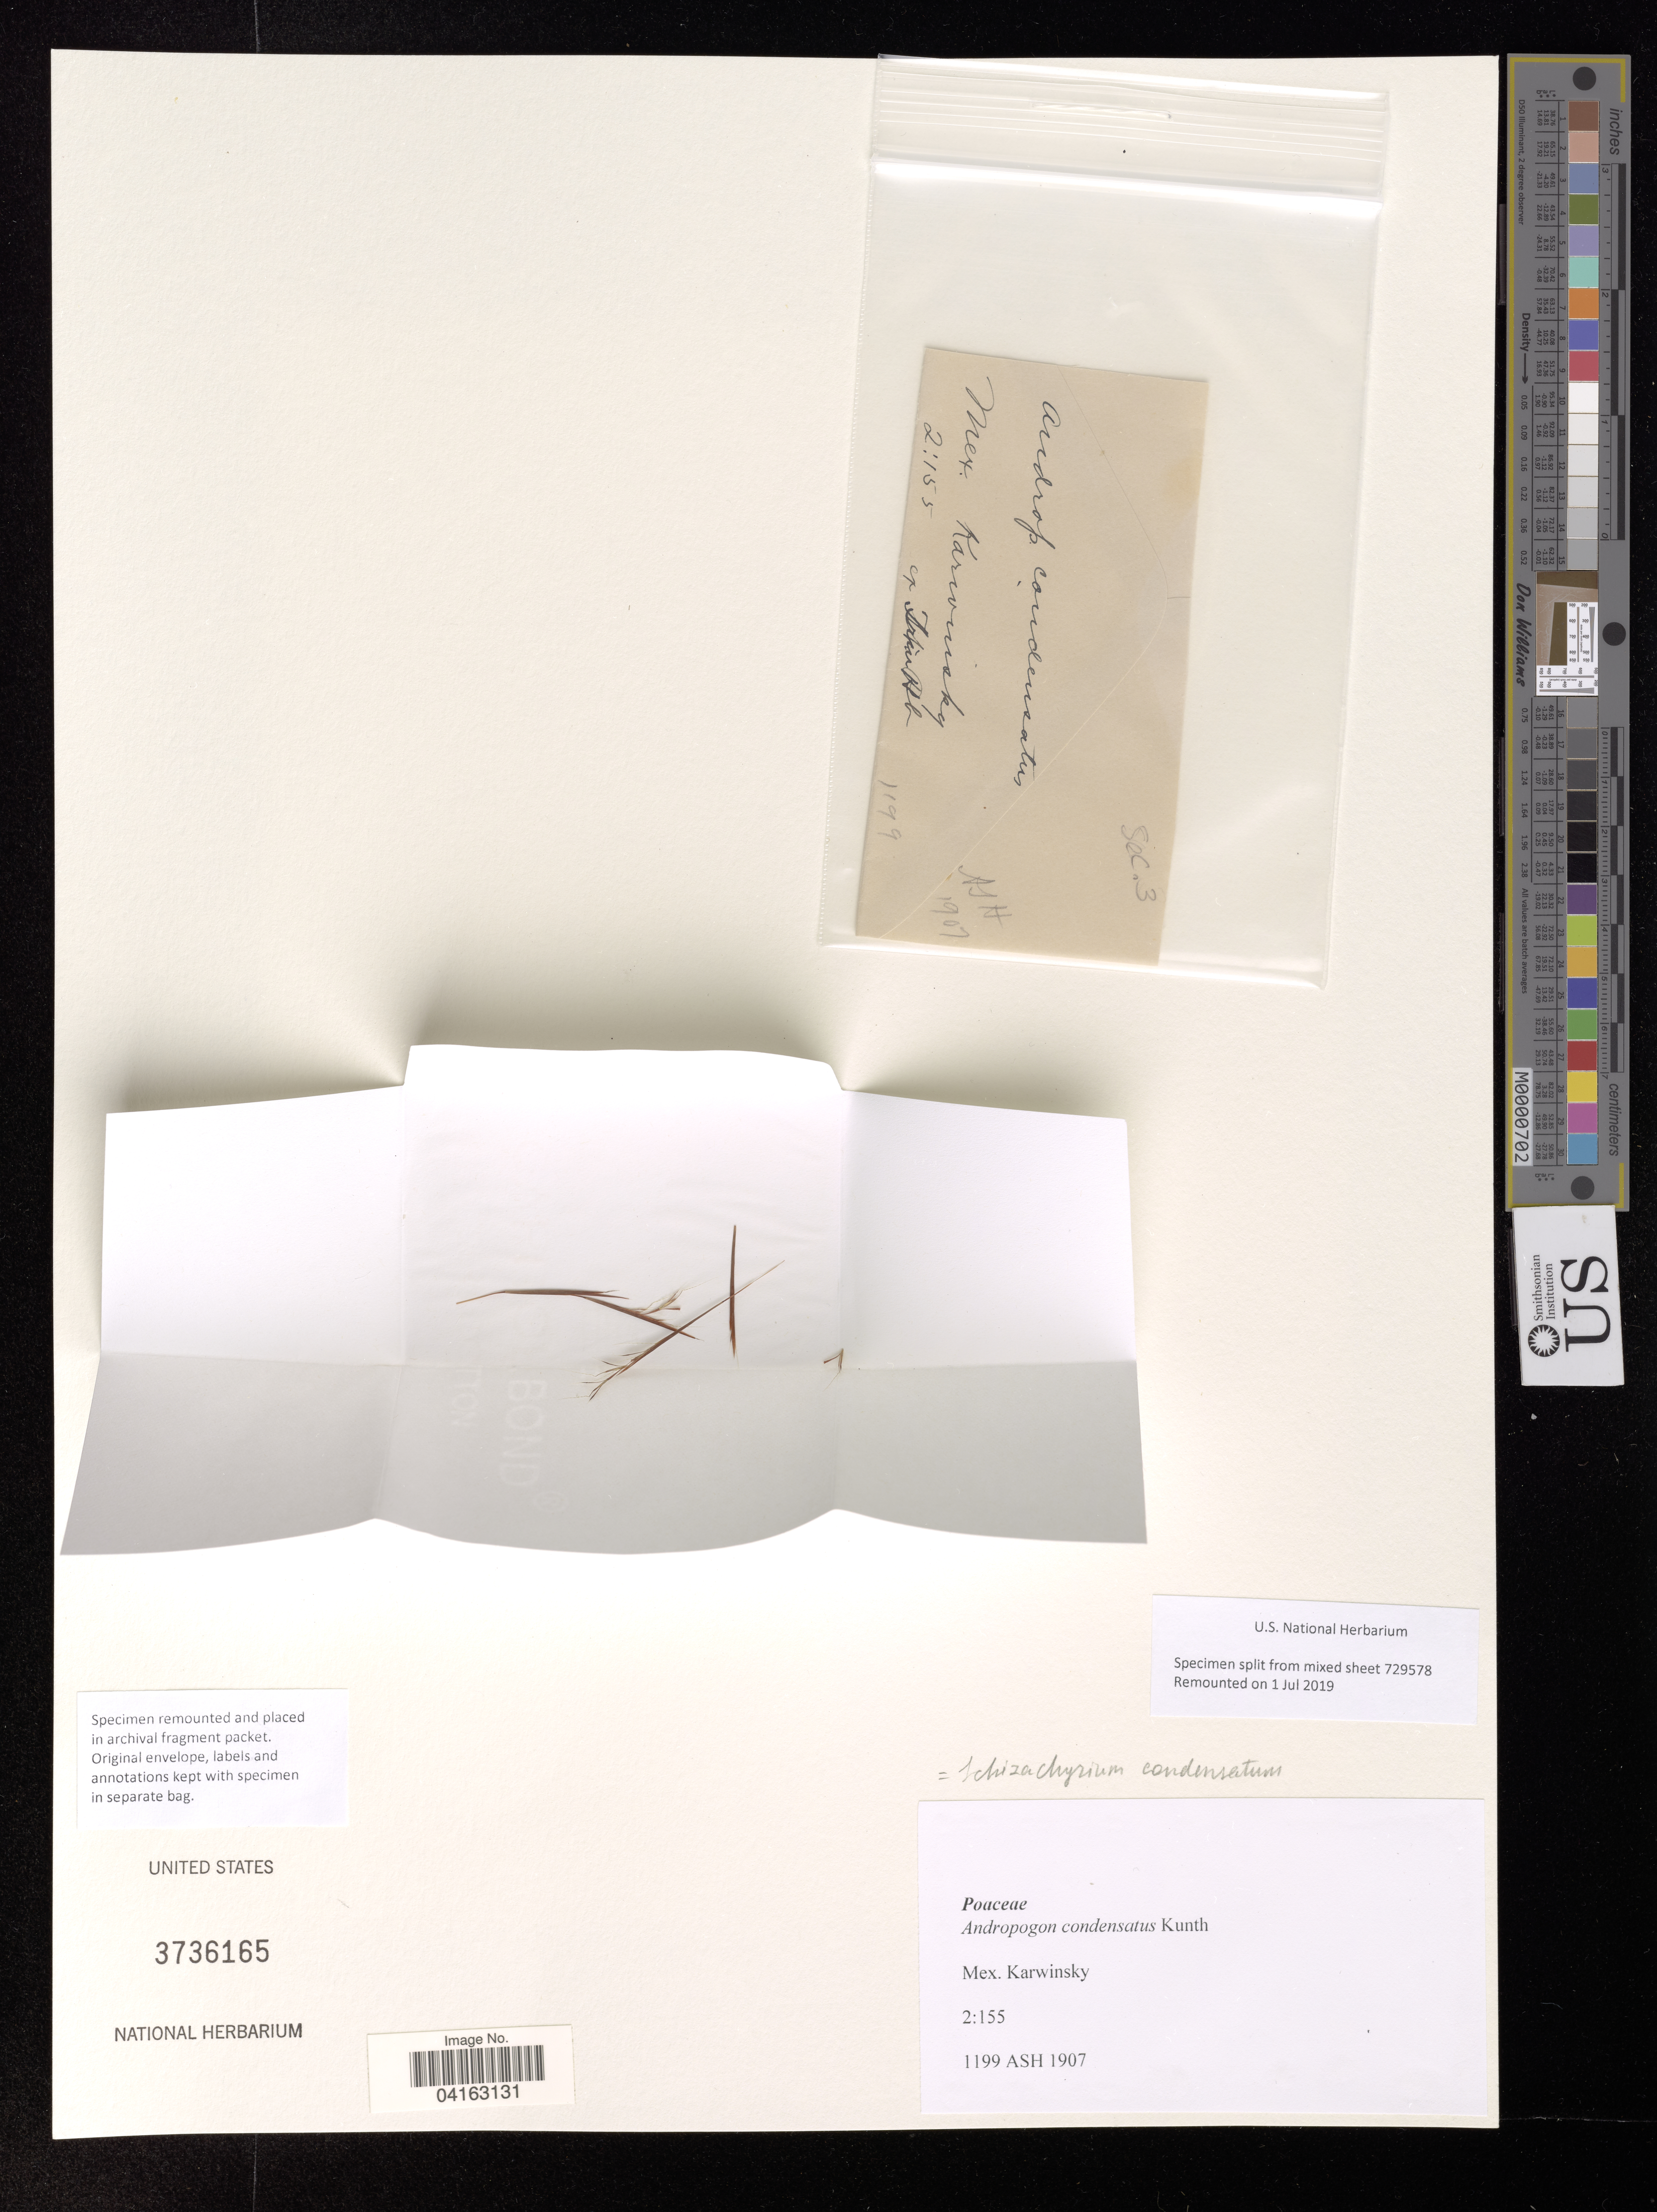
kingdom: Plantae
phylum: Tracheophyta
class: Liliopsida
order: Poales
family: Poaceae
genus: Schizachyrium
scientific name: Schizachyrium condensatum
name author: (Kunth) Nees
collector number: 1199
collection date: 1907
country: Mexico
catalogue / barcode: US 3736165